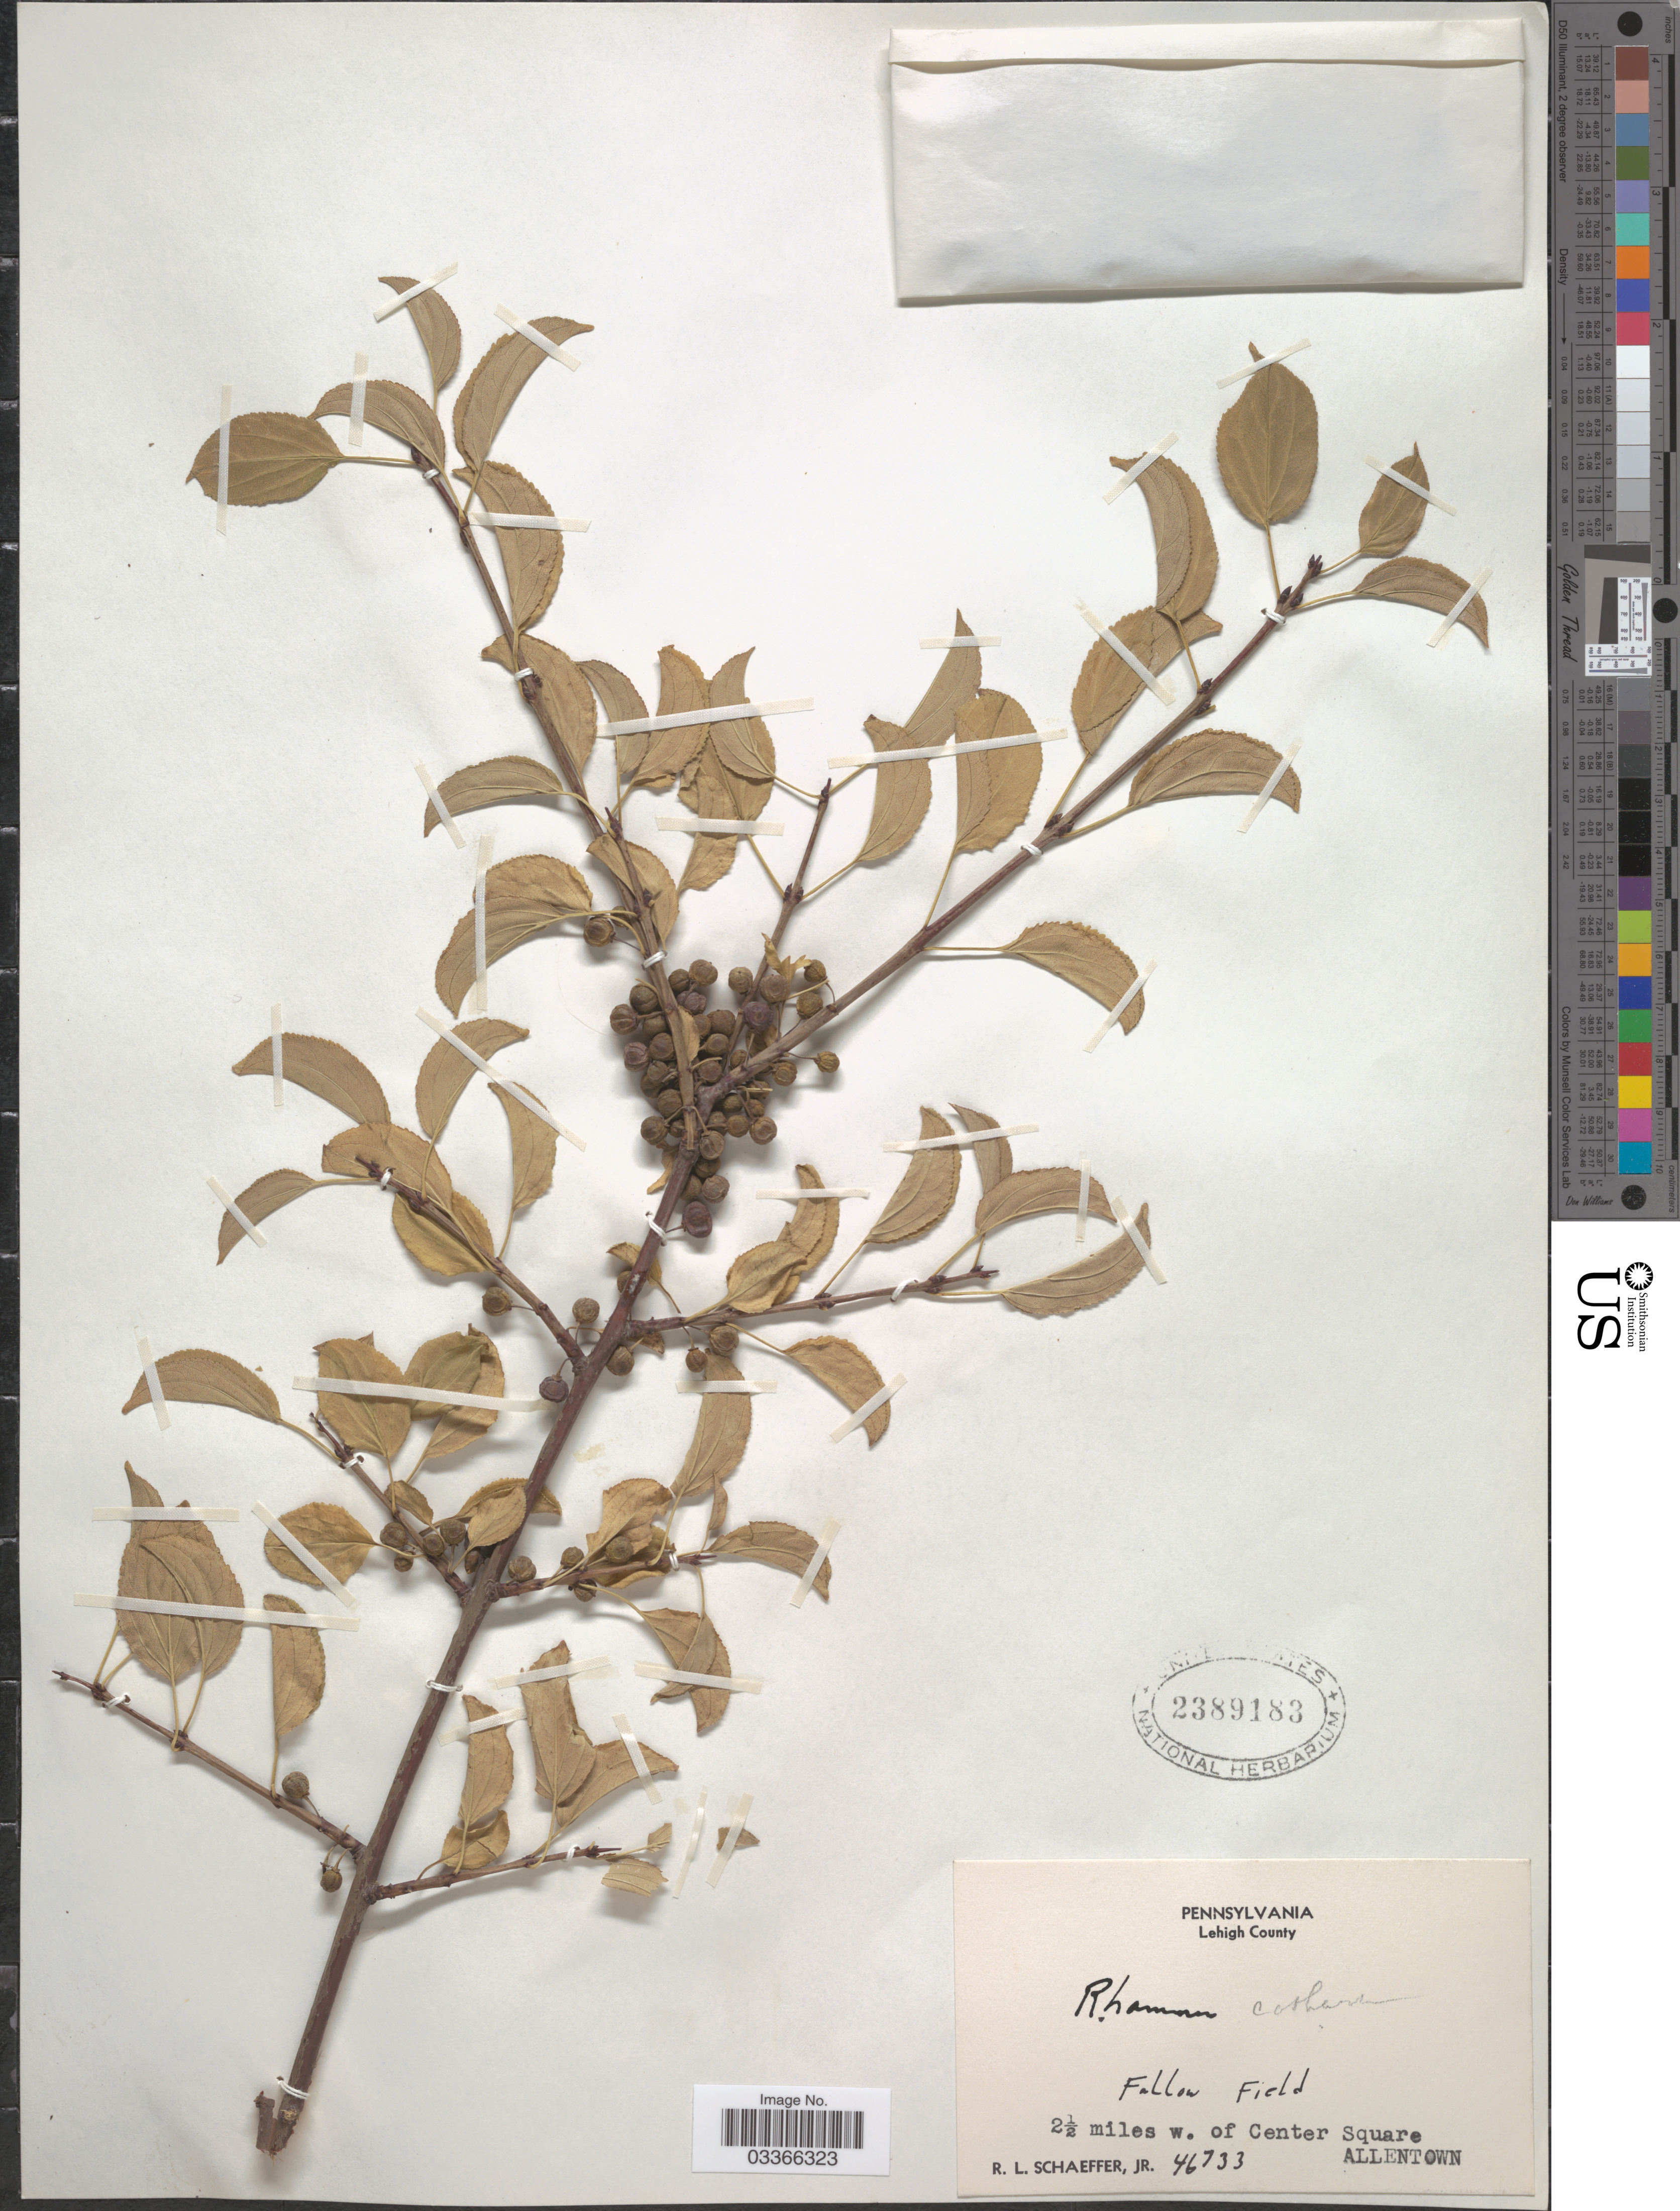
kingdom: Plantae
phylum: Tracheophyta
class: Magnoliopsida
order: Rosales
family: Rhamnaceae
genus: Rhamnus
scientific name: Rhamnus cathartica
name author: L.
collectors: R. L. Schaeffer Jr.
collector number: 46733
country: United States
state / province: Pennsylvania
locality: Lehigh County. 2½ miles w. of Center Square. Allentown.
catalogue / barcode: US 2389183